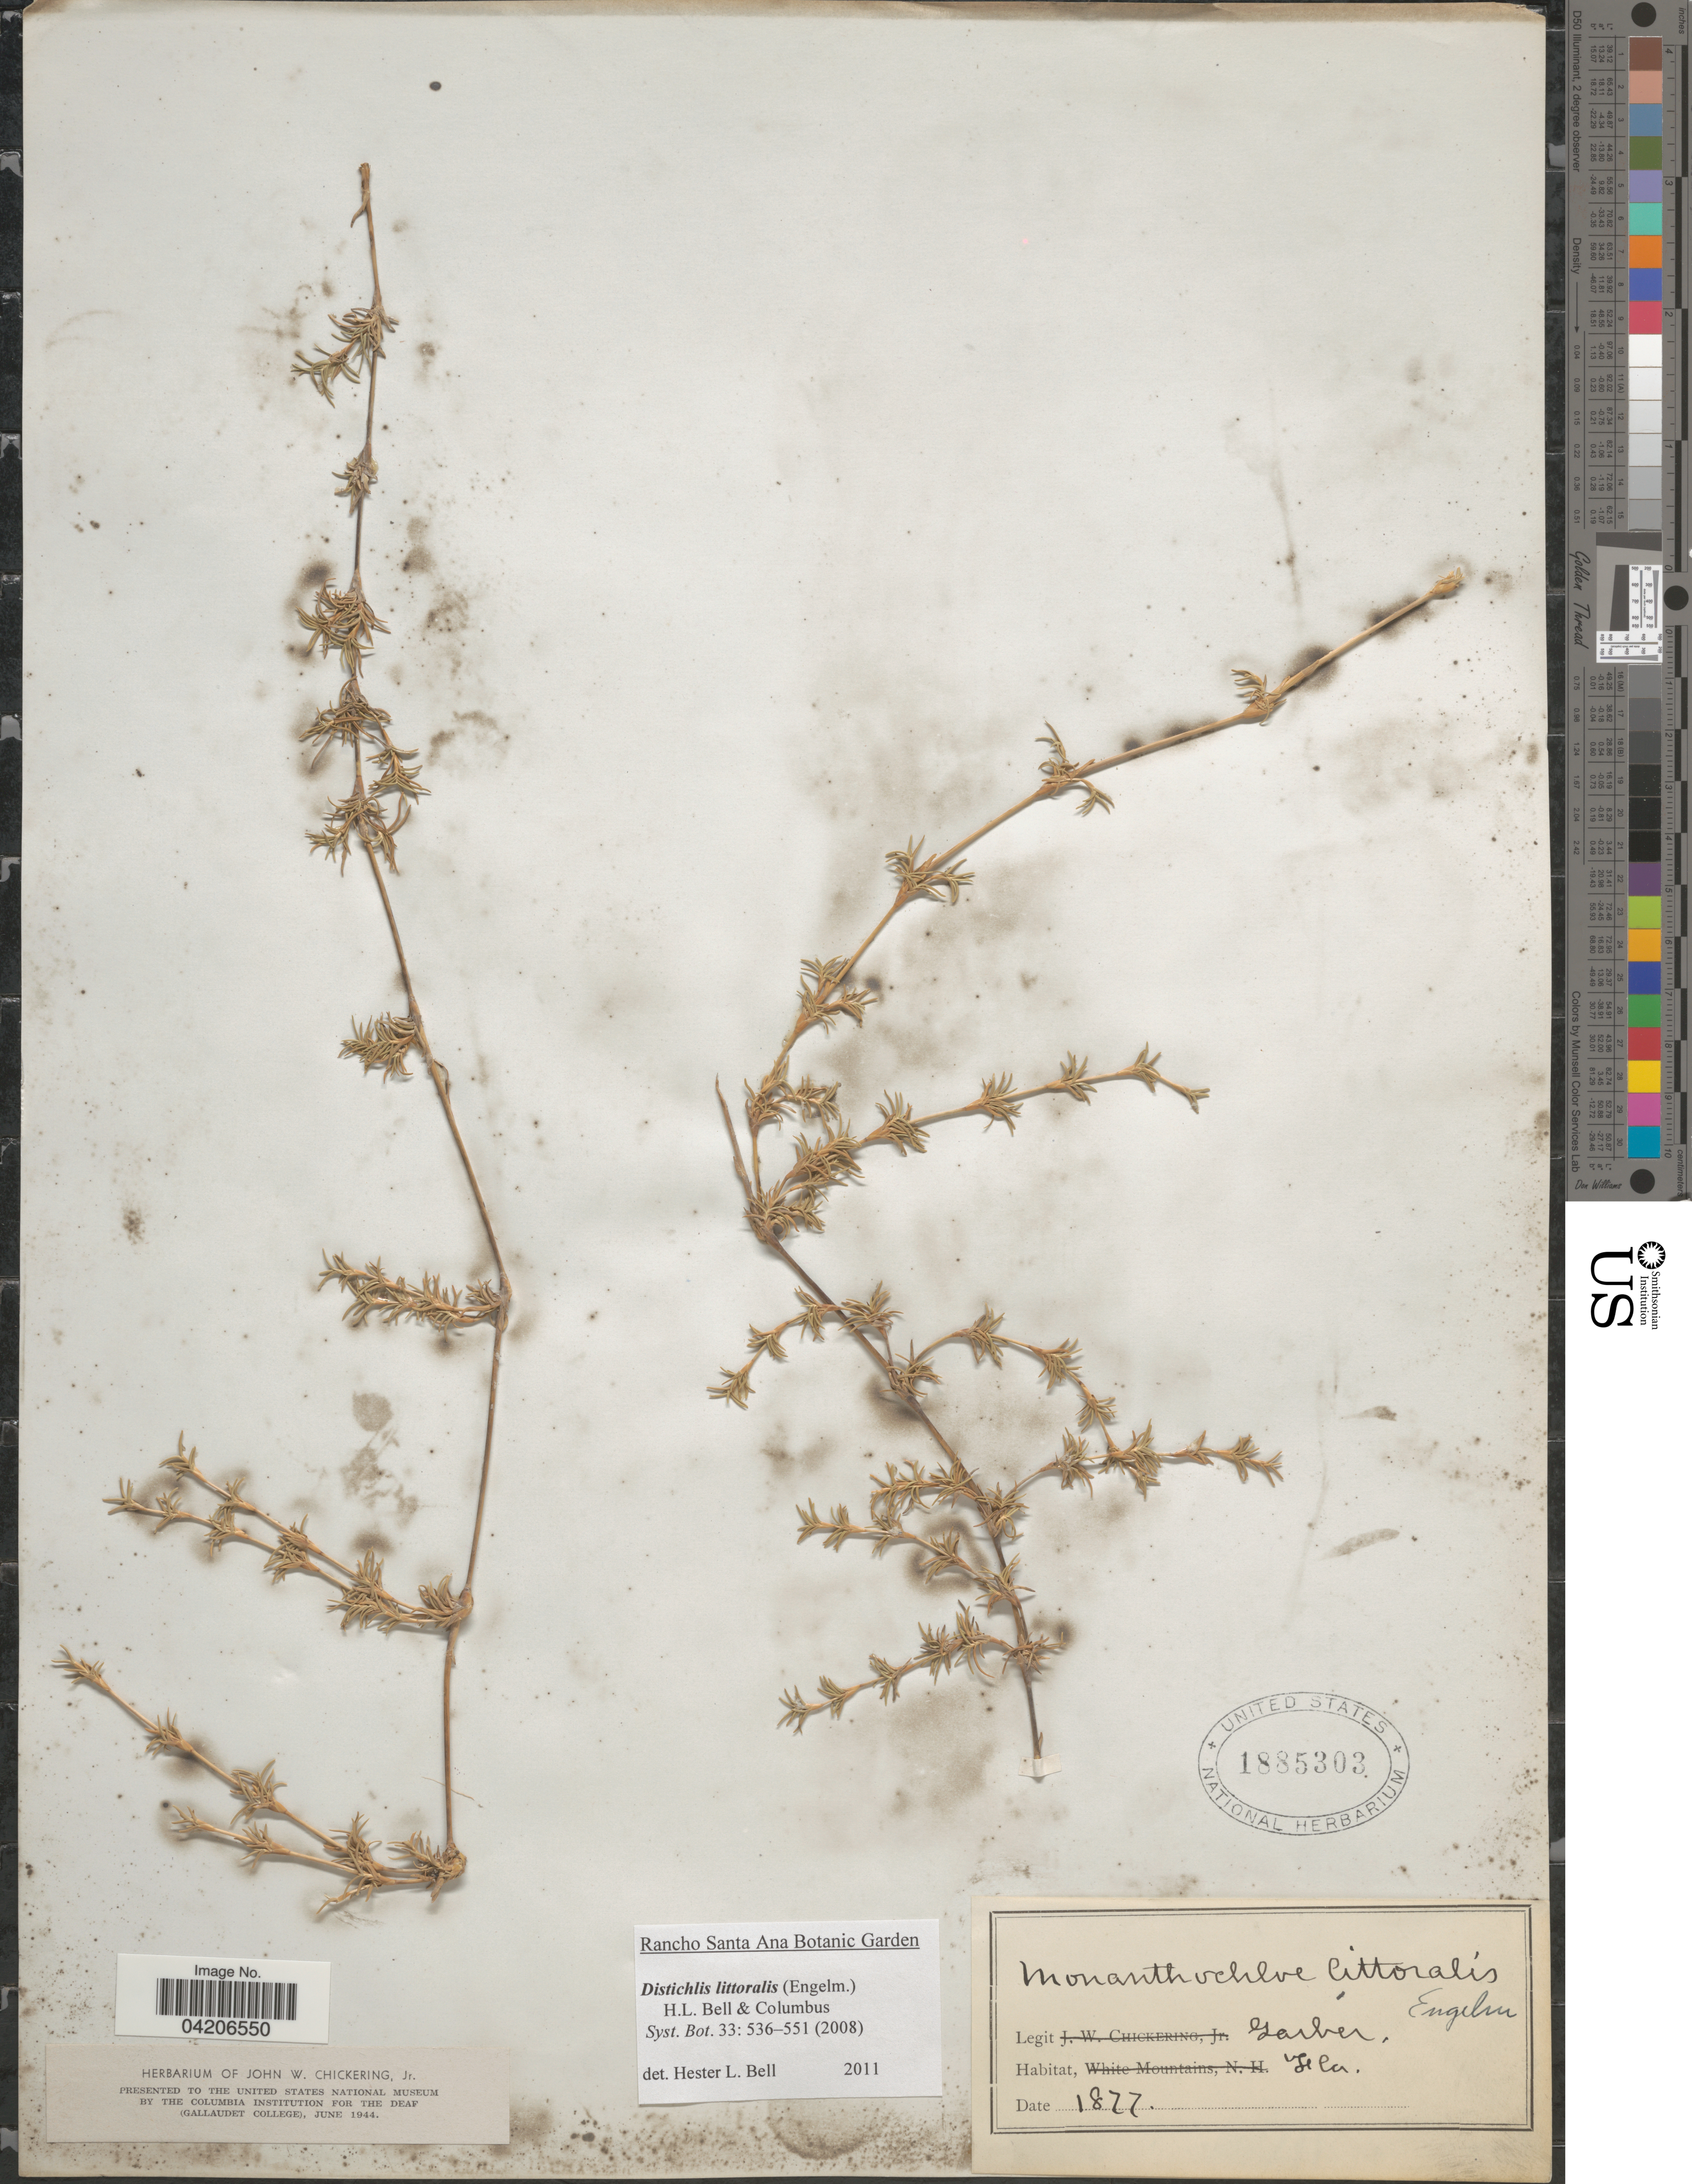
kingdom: Plantae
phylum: Tracheophyta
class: Liliopsida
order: Poales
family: Poaceae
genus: Distichlis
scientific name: Distichlis littoralis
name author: (Engelm.) H.L. Bell & Columbus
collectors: -- Garber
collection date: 1877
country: United States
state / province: Florida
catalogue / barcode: US 1885303